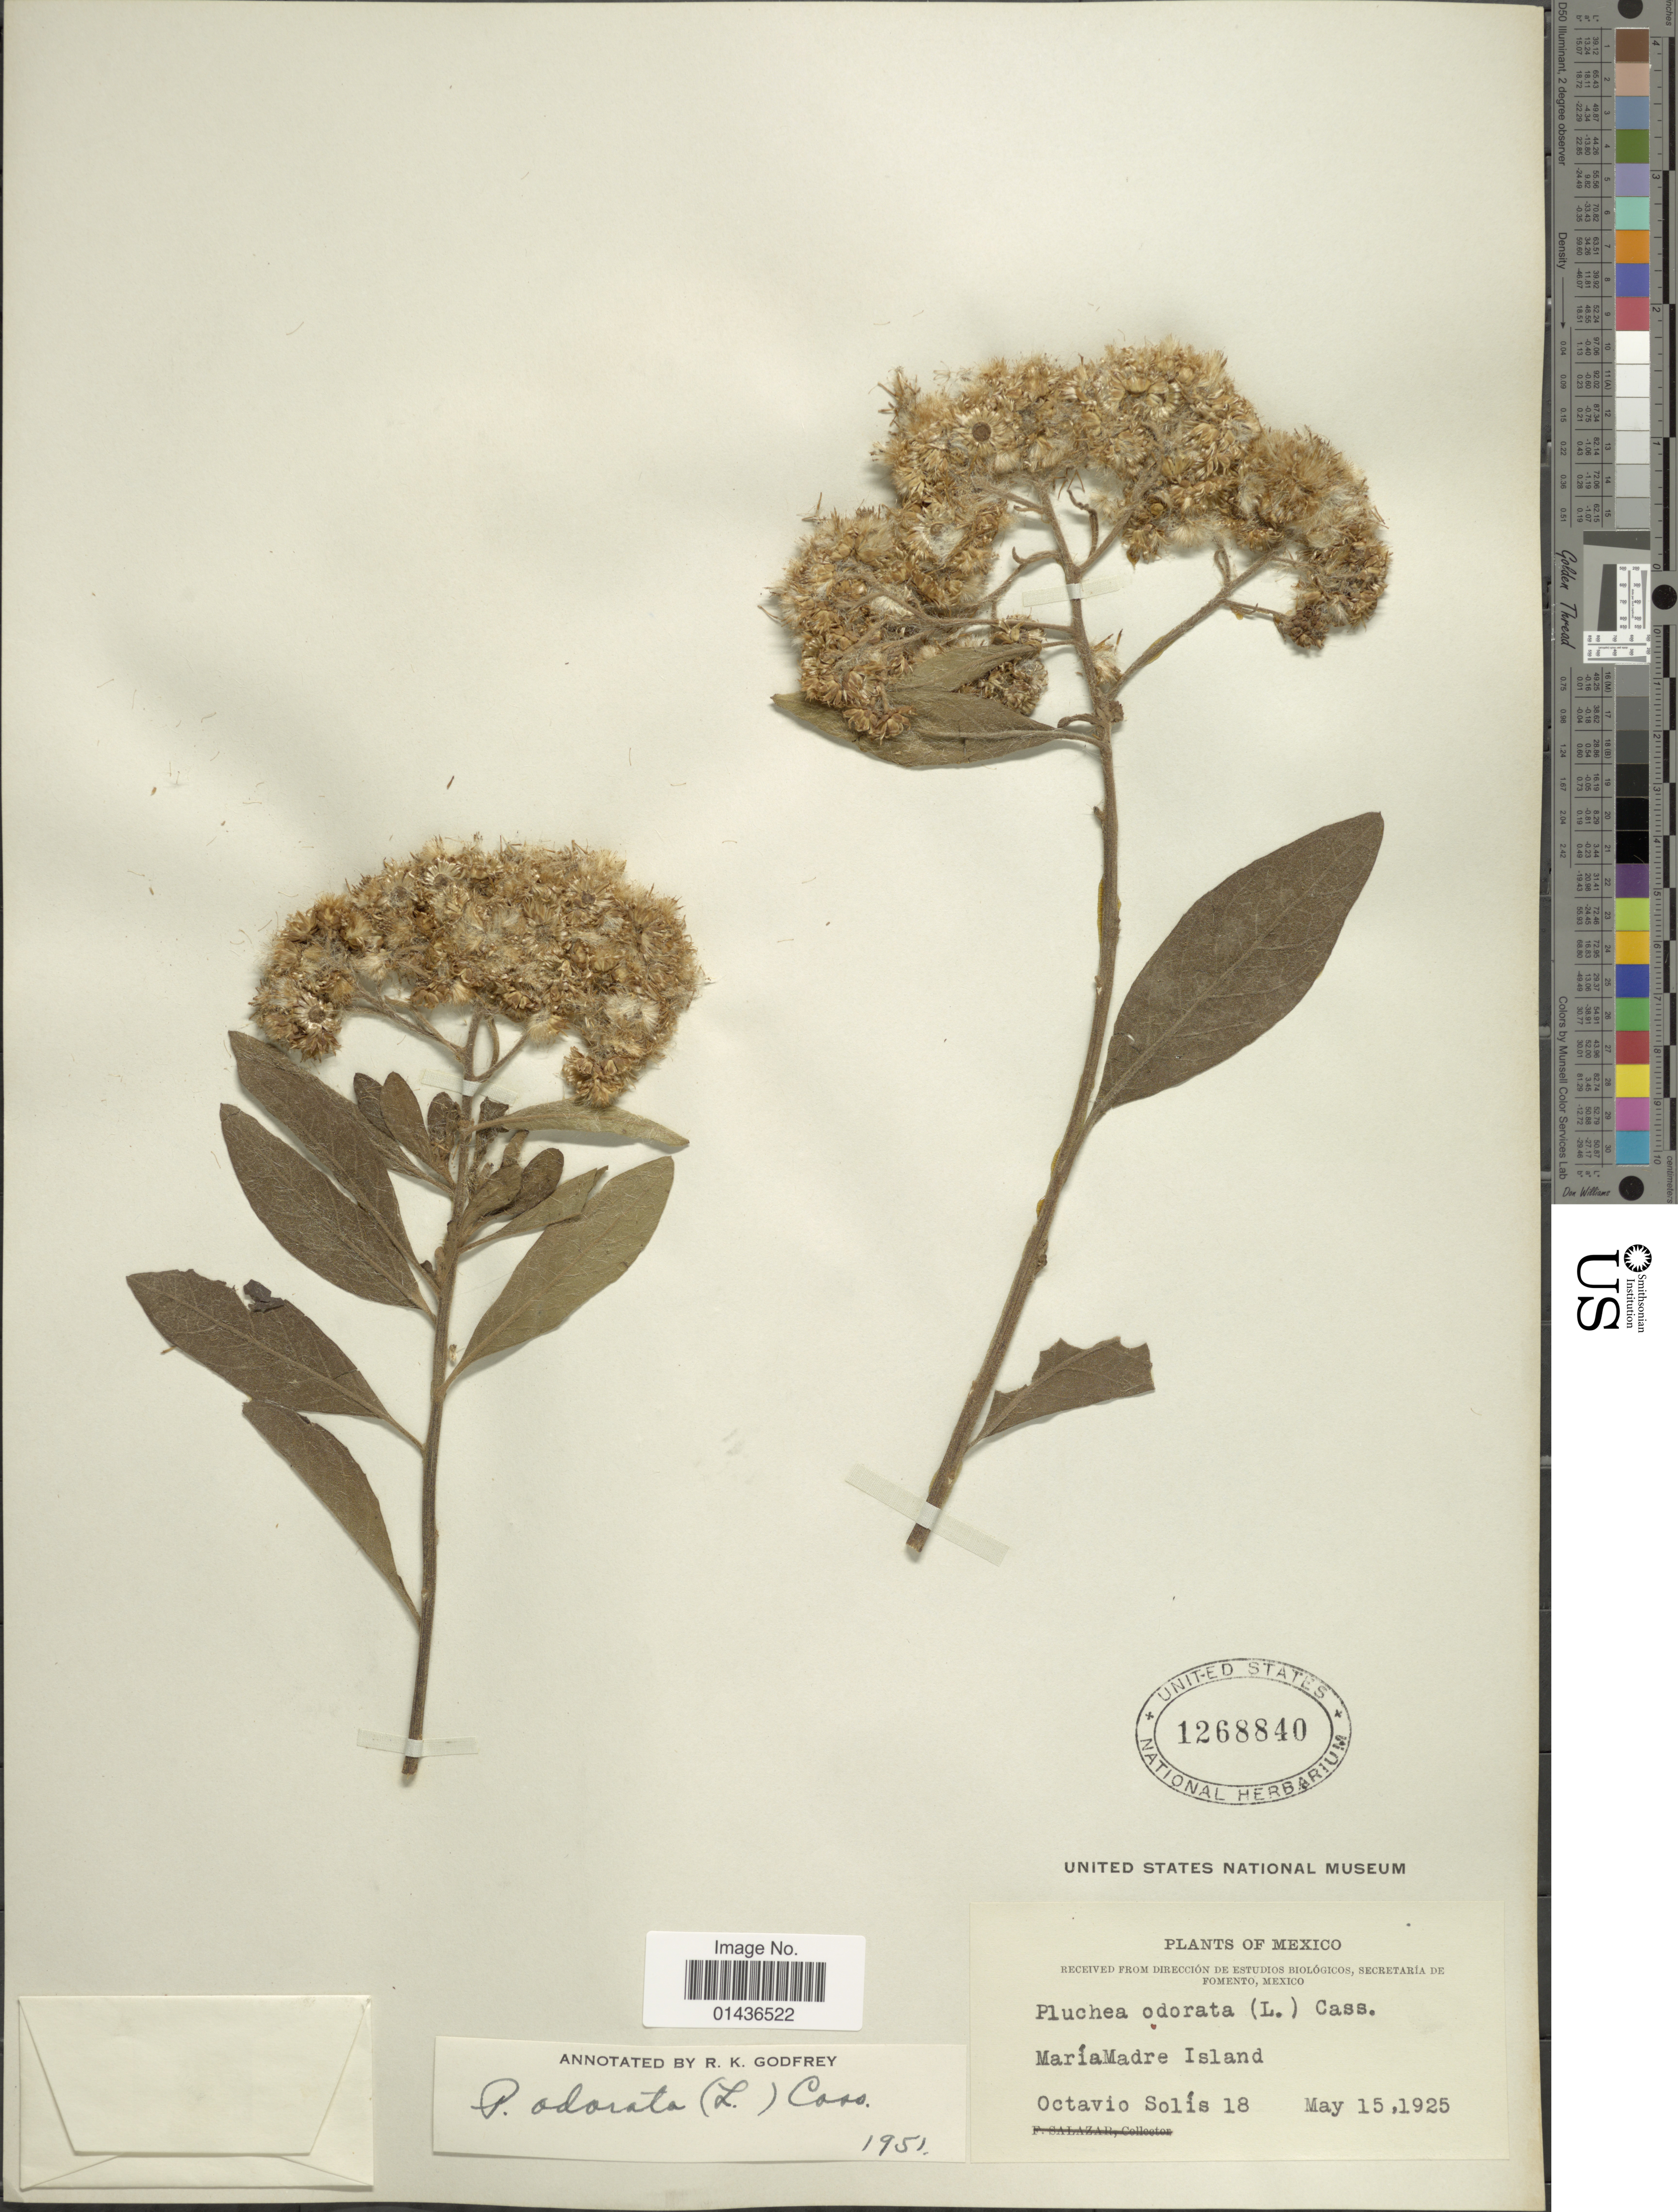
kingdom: Plantae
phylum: Tracheophyta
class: Magnoliopsida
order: Asterales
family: Asteraceae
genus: Pluchea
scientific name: Pluchea carolinensis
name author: (Jacq.) D. Don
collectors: O. Solis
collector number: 18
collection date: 1925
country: Mexico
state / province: Nayarit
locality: Maria Madre Island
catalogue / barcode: US 1268840